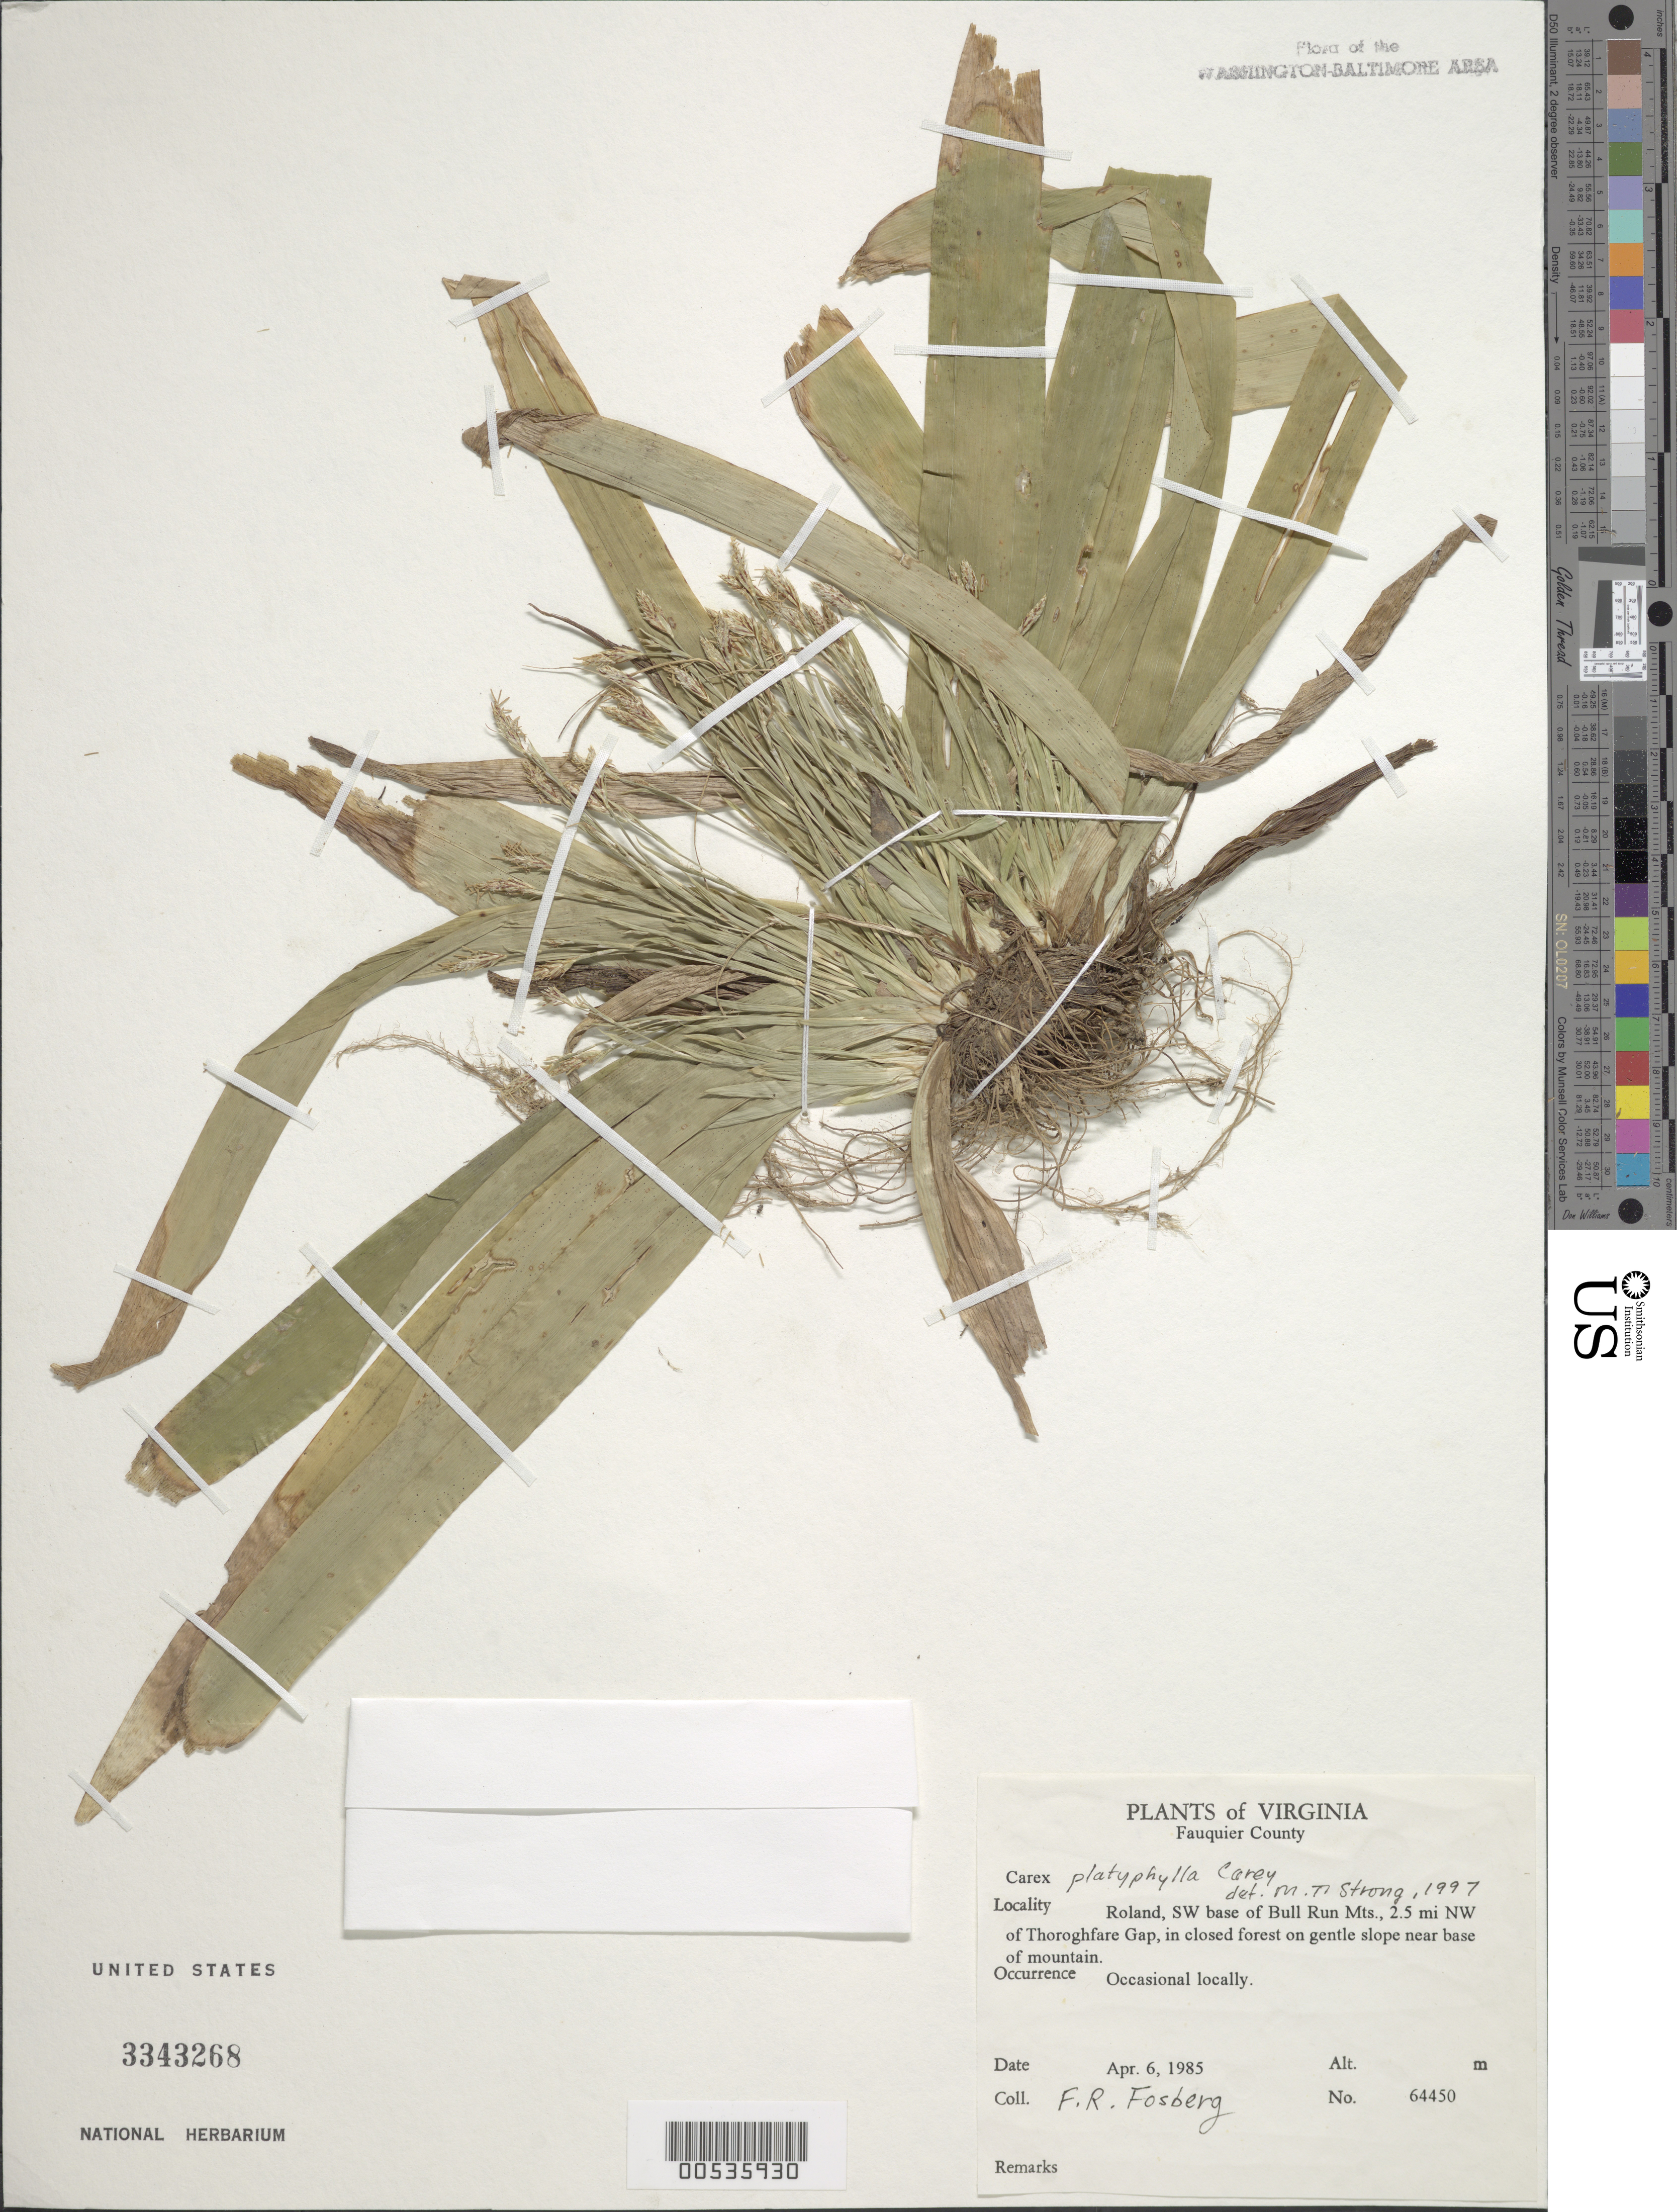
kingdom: Plantae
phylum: Tracheophyta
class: Liliopsida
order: Poales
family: Cyperaceae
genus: Carex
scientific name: Carex platyphylla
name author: J. Carey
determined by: Strong, M. T., (US), Smithsonian Institution - National Museum of Natural History (UNITED STATES)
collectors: F. R. Fosberg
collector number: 64450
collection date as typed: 06 Apr 1985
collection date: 1985-04-06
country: United States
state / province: Virginia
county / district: Fauquier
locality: Roland, Bull Run Mts., NW of Thorofare Gap Bull Run Mts.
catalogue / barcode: US 3343268